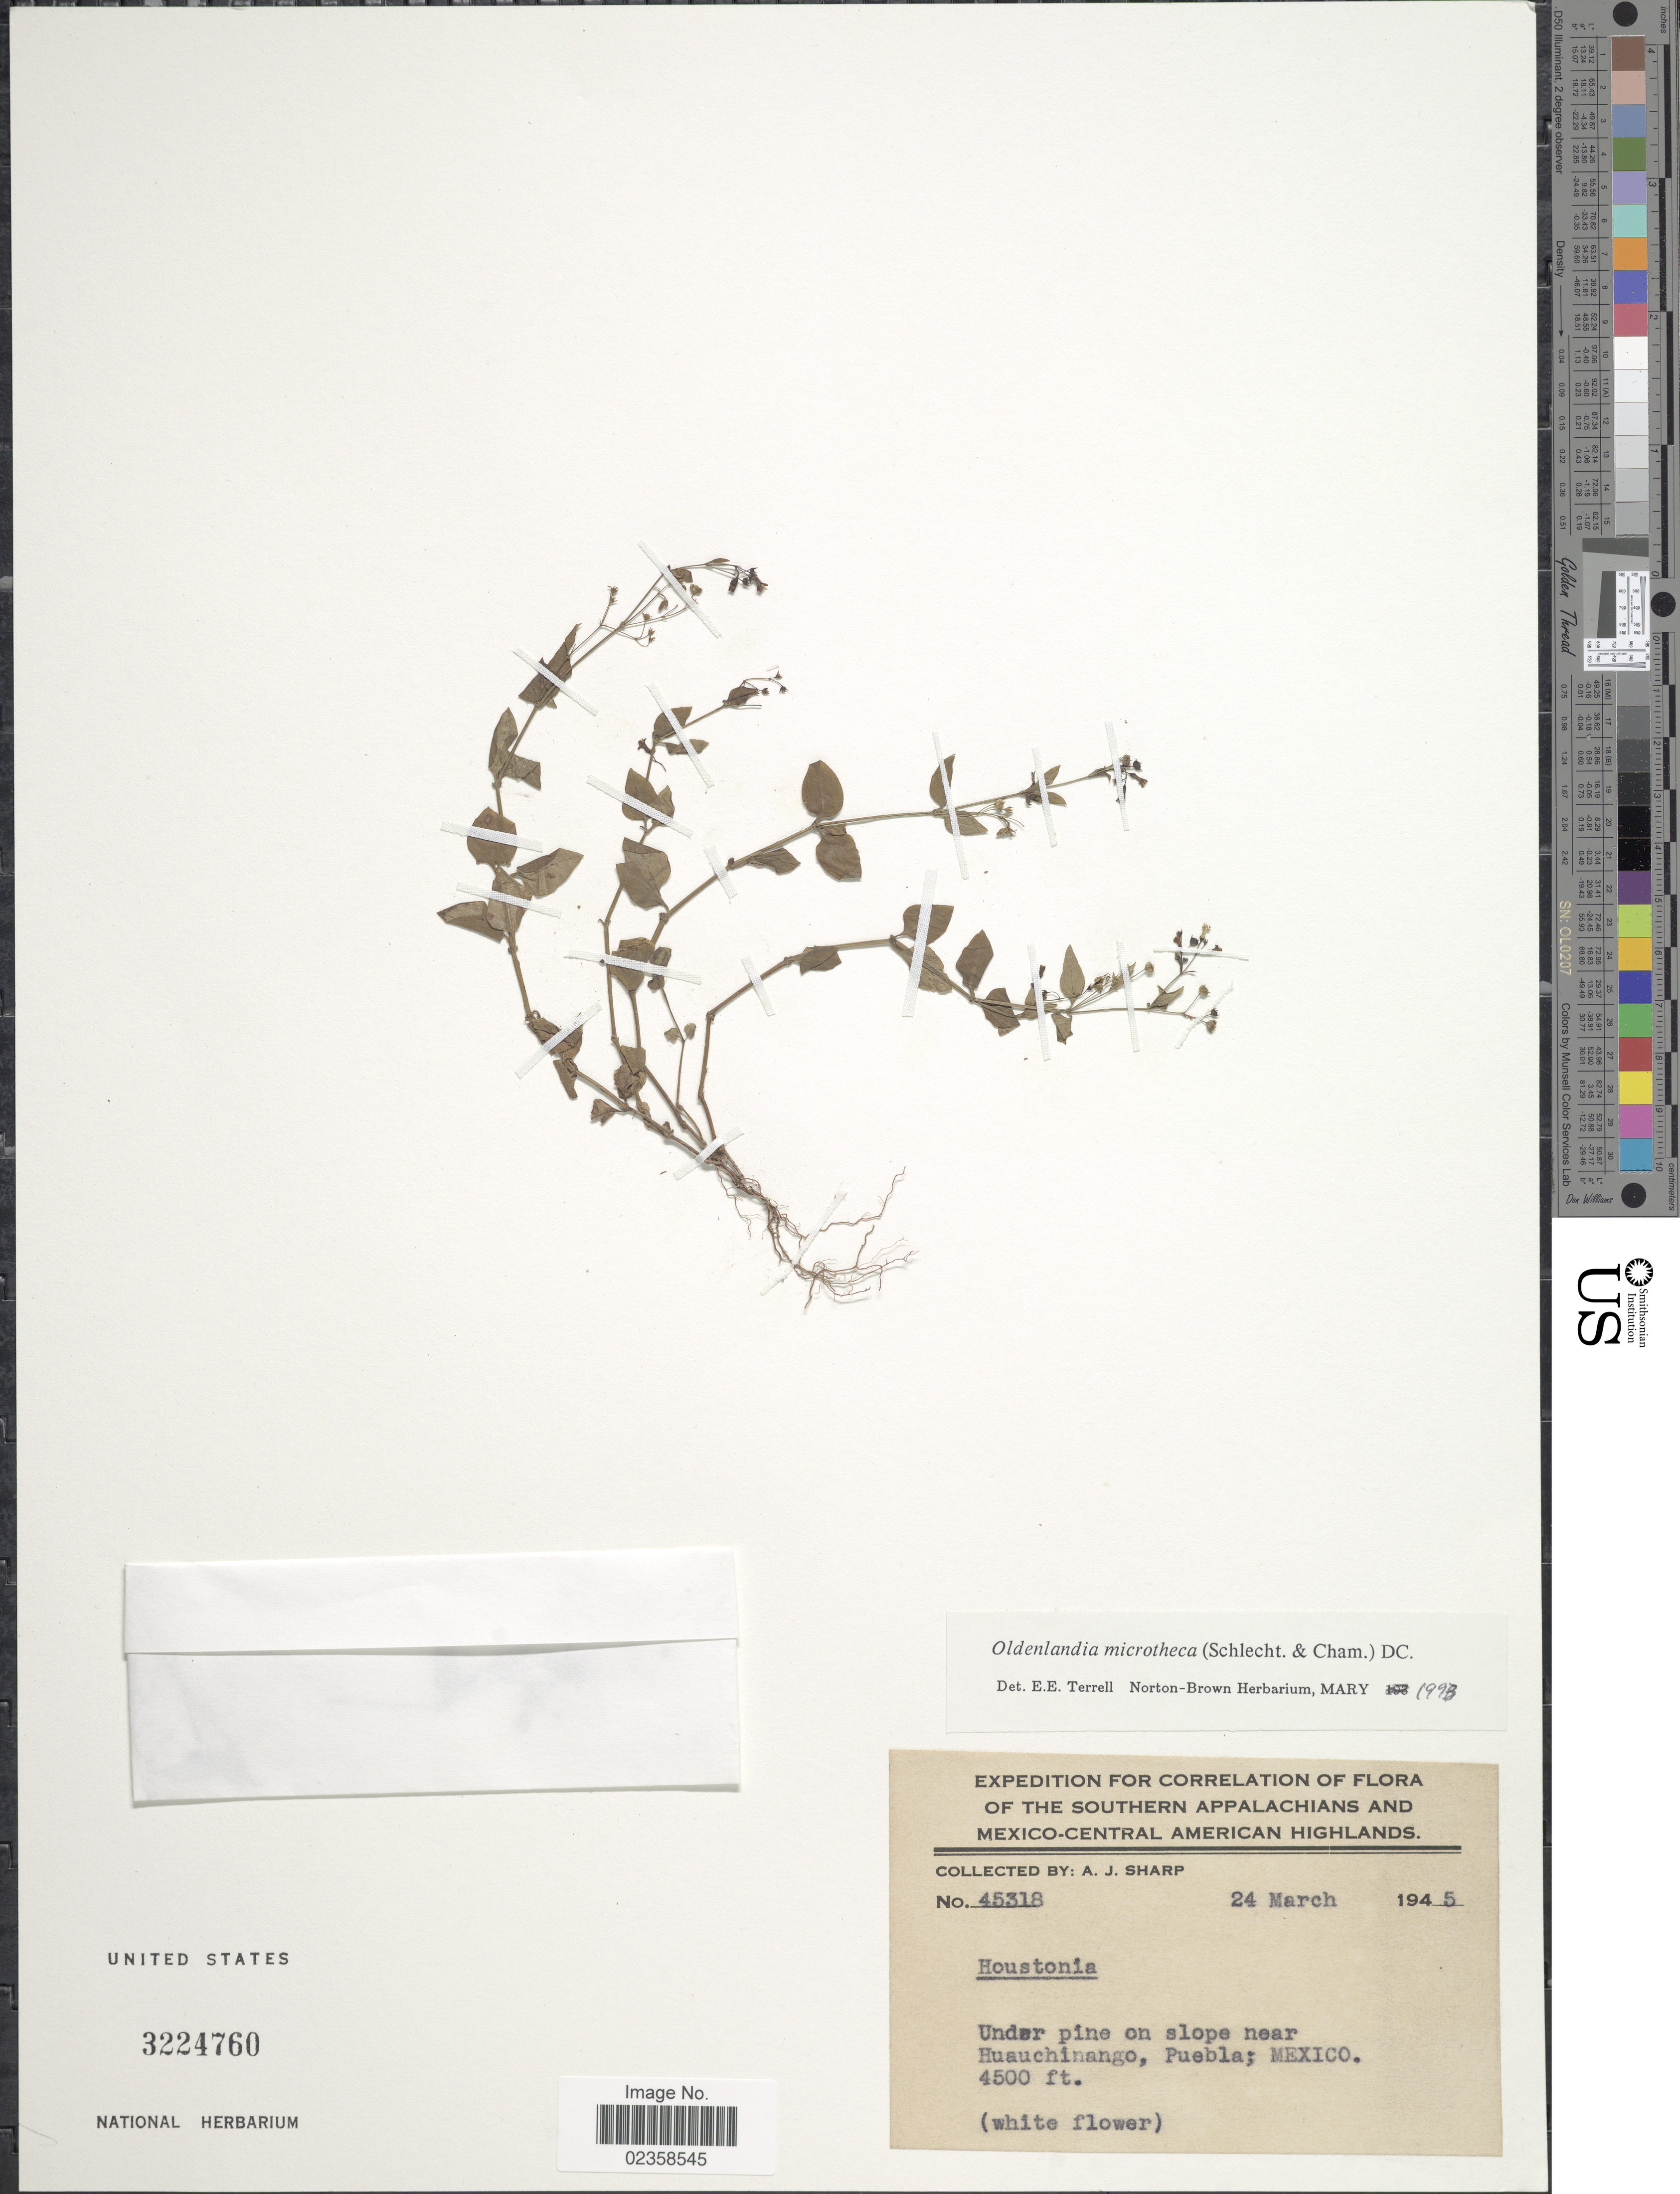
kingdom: Plantae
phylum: Tracheophyta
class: Magnoliopsida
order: Gentianales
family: Rubiaceae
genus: Oldenlandia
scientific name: Oldenlandia microtheca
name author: (Cham. & Schltdl.) DC.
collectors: A. J. Sharp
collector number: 45318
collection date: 1945-03-24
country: Mexico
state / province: Puebla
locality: The Southern Appalachians and Mexico-Central American Highlands, Under pine on slope near Huauchinango, Puebla, Mexico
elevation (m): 1372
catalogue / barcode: US 3224760